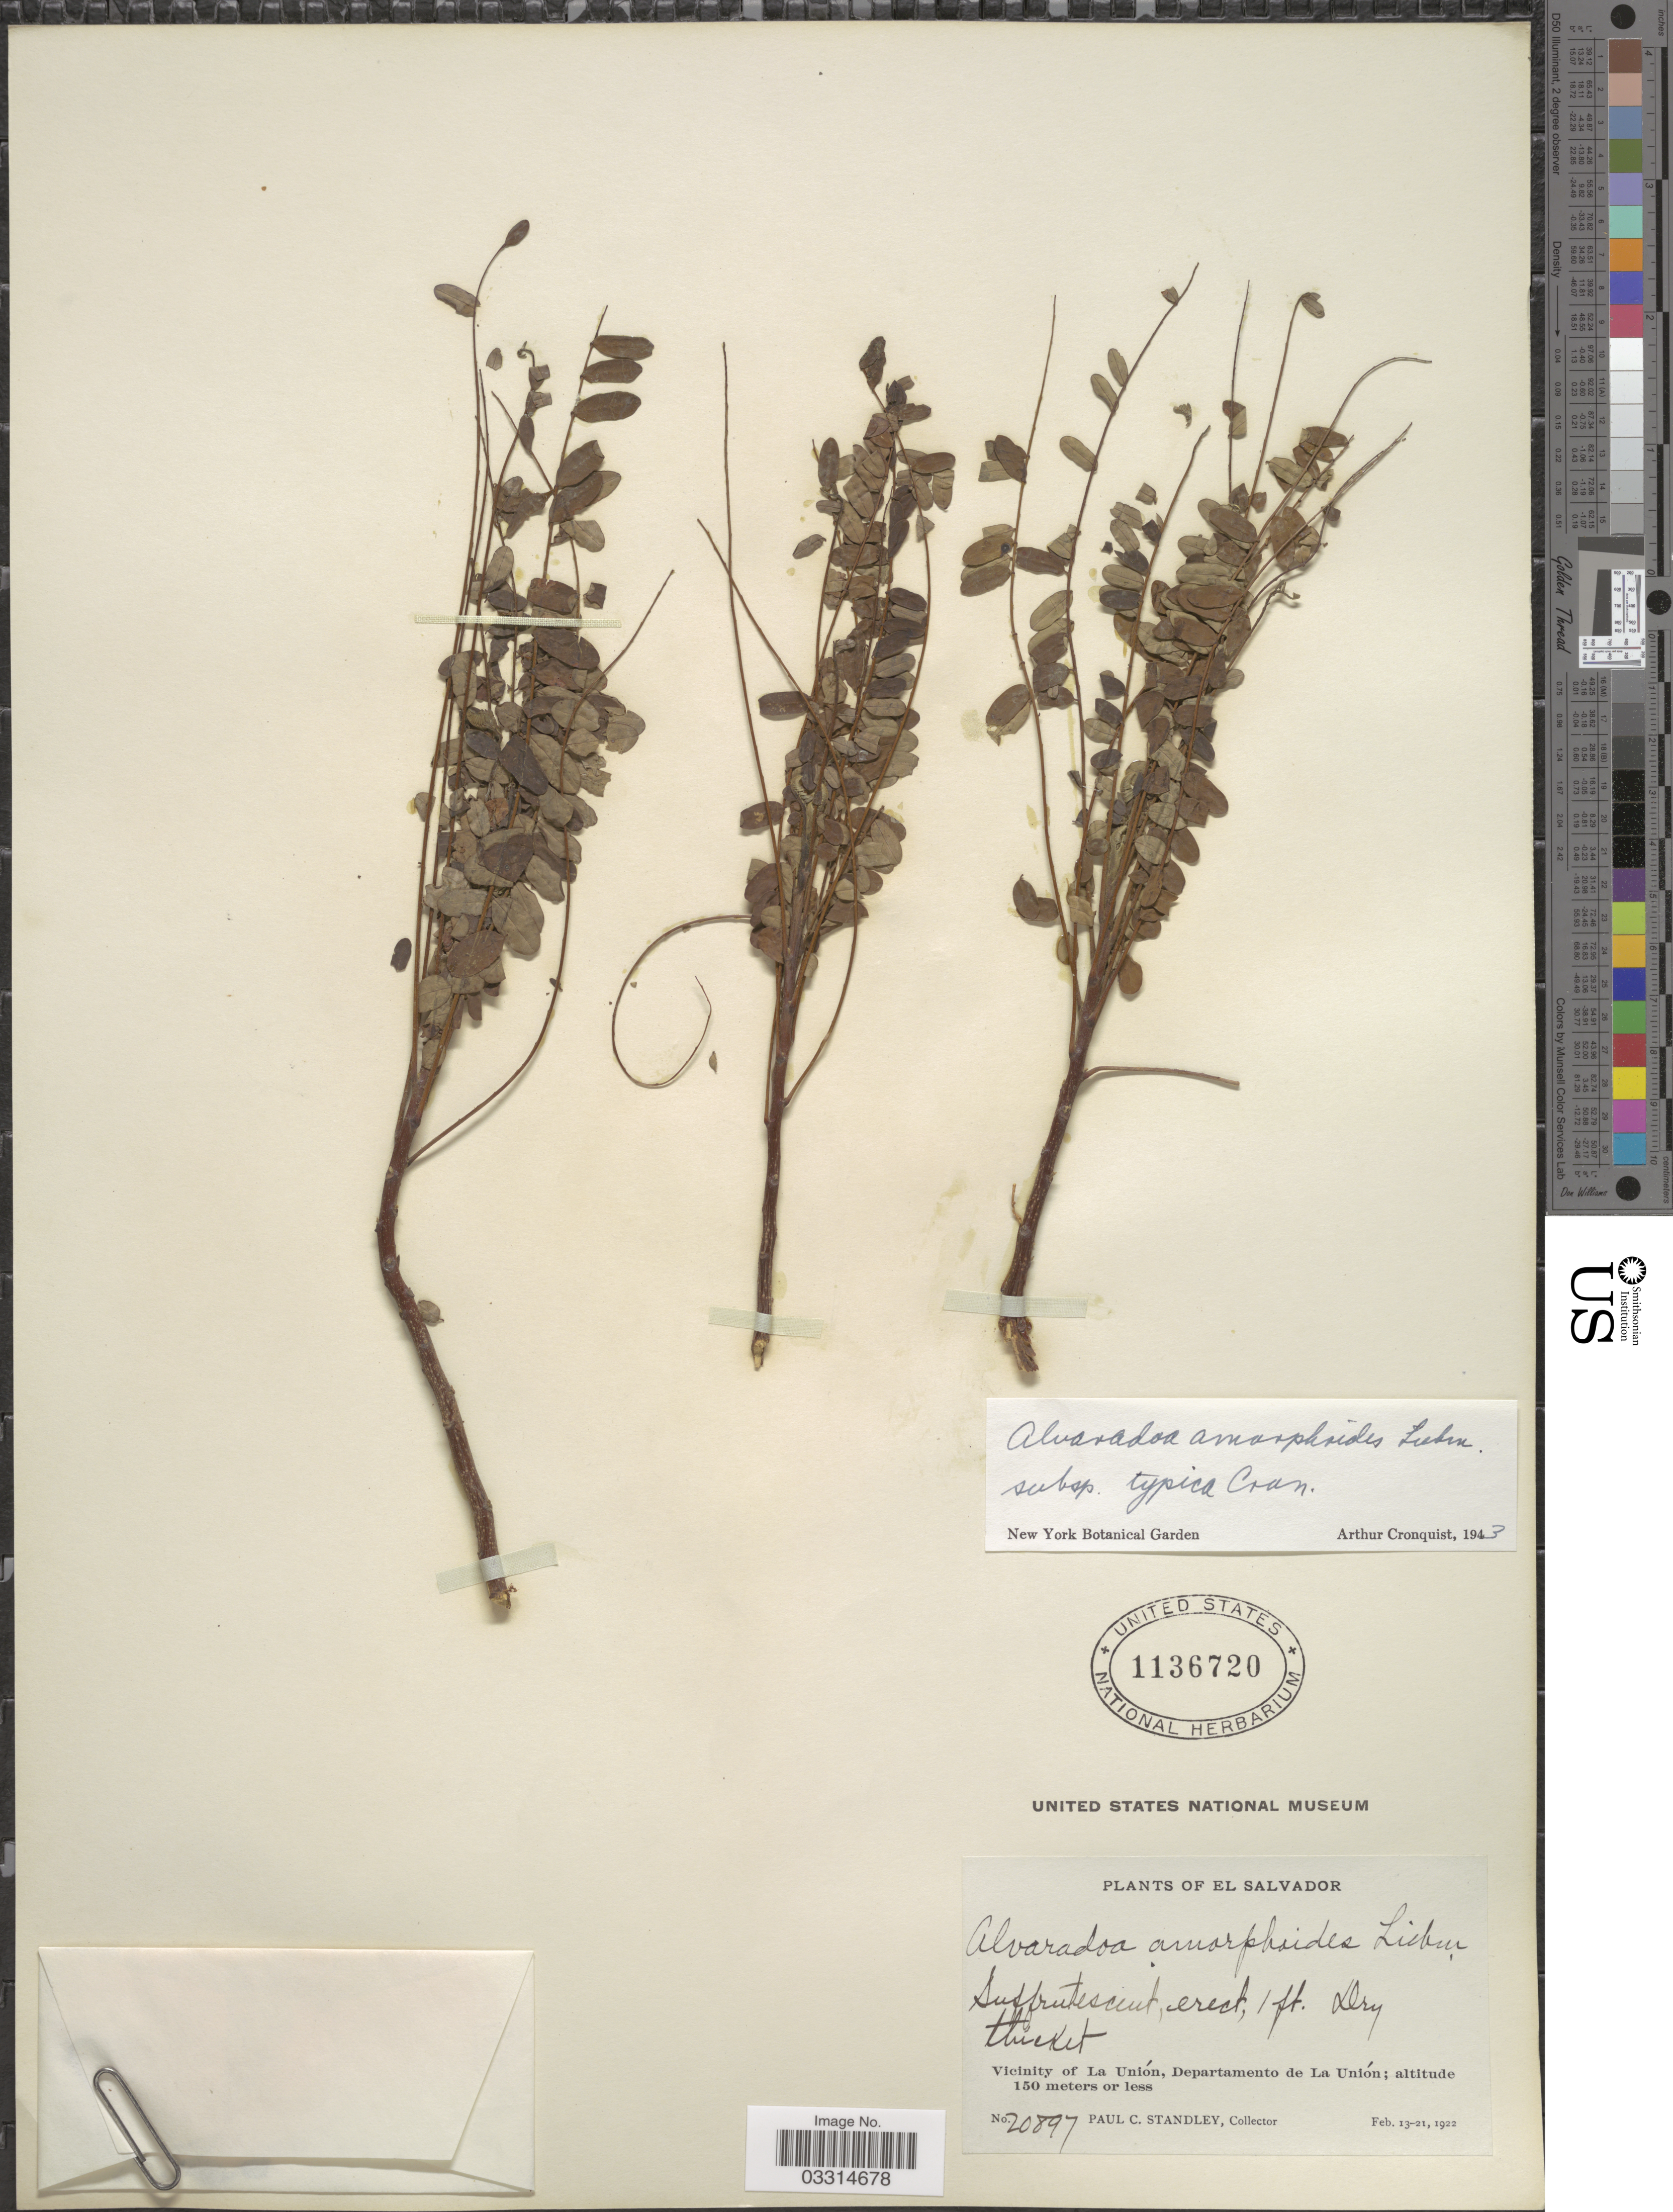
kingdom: Plantae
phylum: Tracheophyta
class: Magnoliopsida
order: Picramniales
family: Picramniaceae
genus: Alvaradoa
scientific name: Alvaradoa amorphoides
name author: Liebm.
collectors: P. C. Standley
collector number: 20897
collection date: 1922-02-13/1922-02-21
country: El Salvador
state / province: La Union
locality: Vicinity of La Unión, Departamento de La Unión.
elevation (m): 150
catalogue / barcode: US 1136720